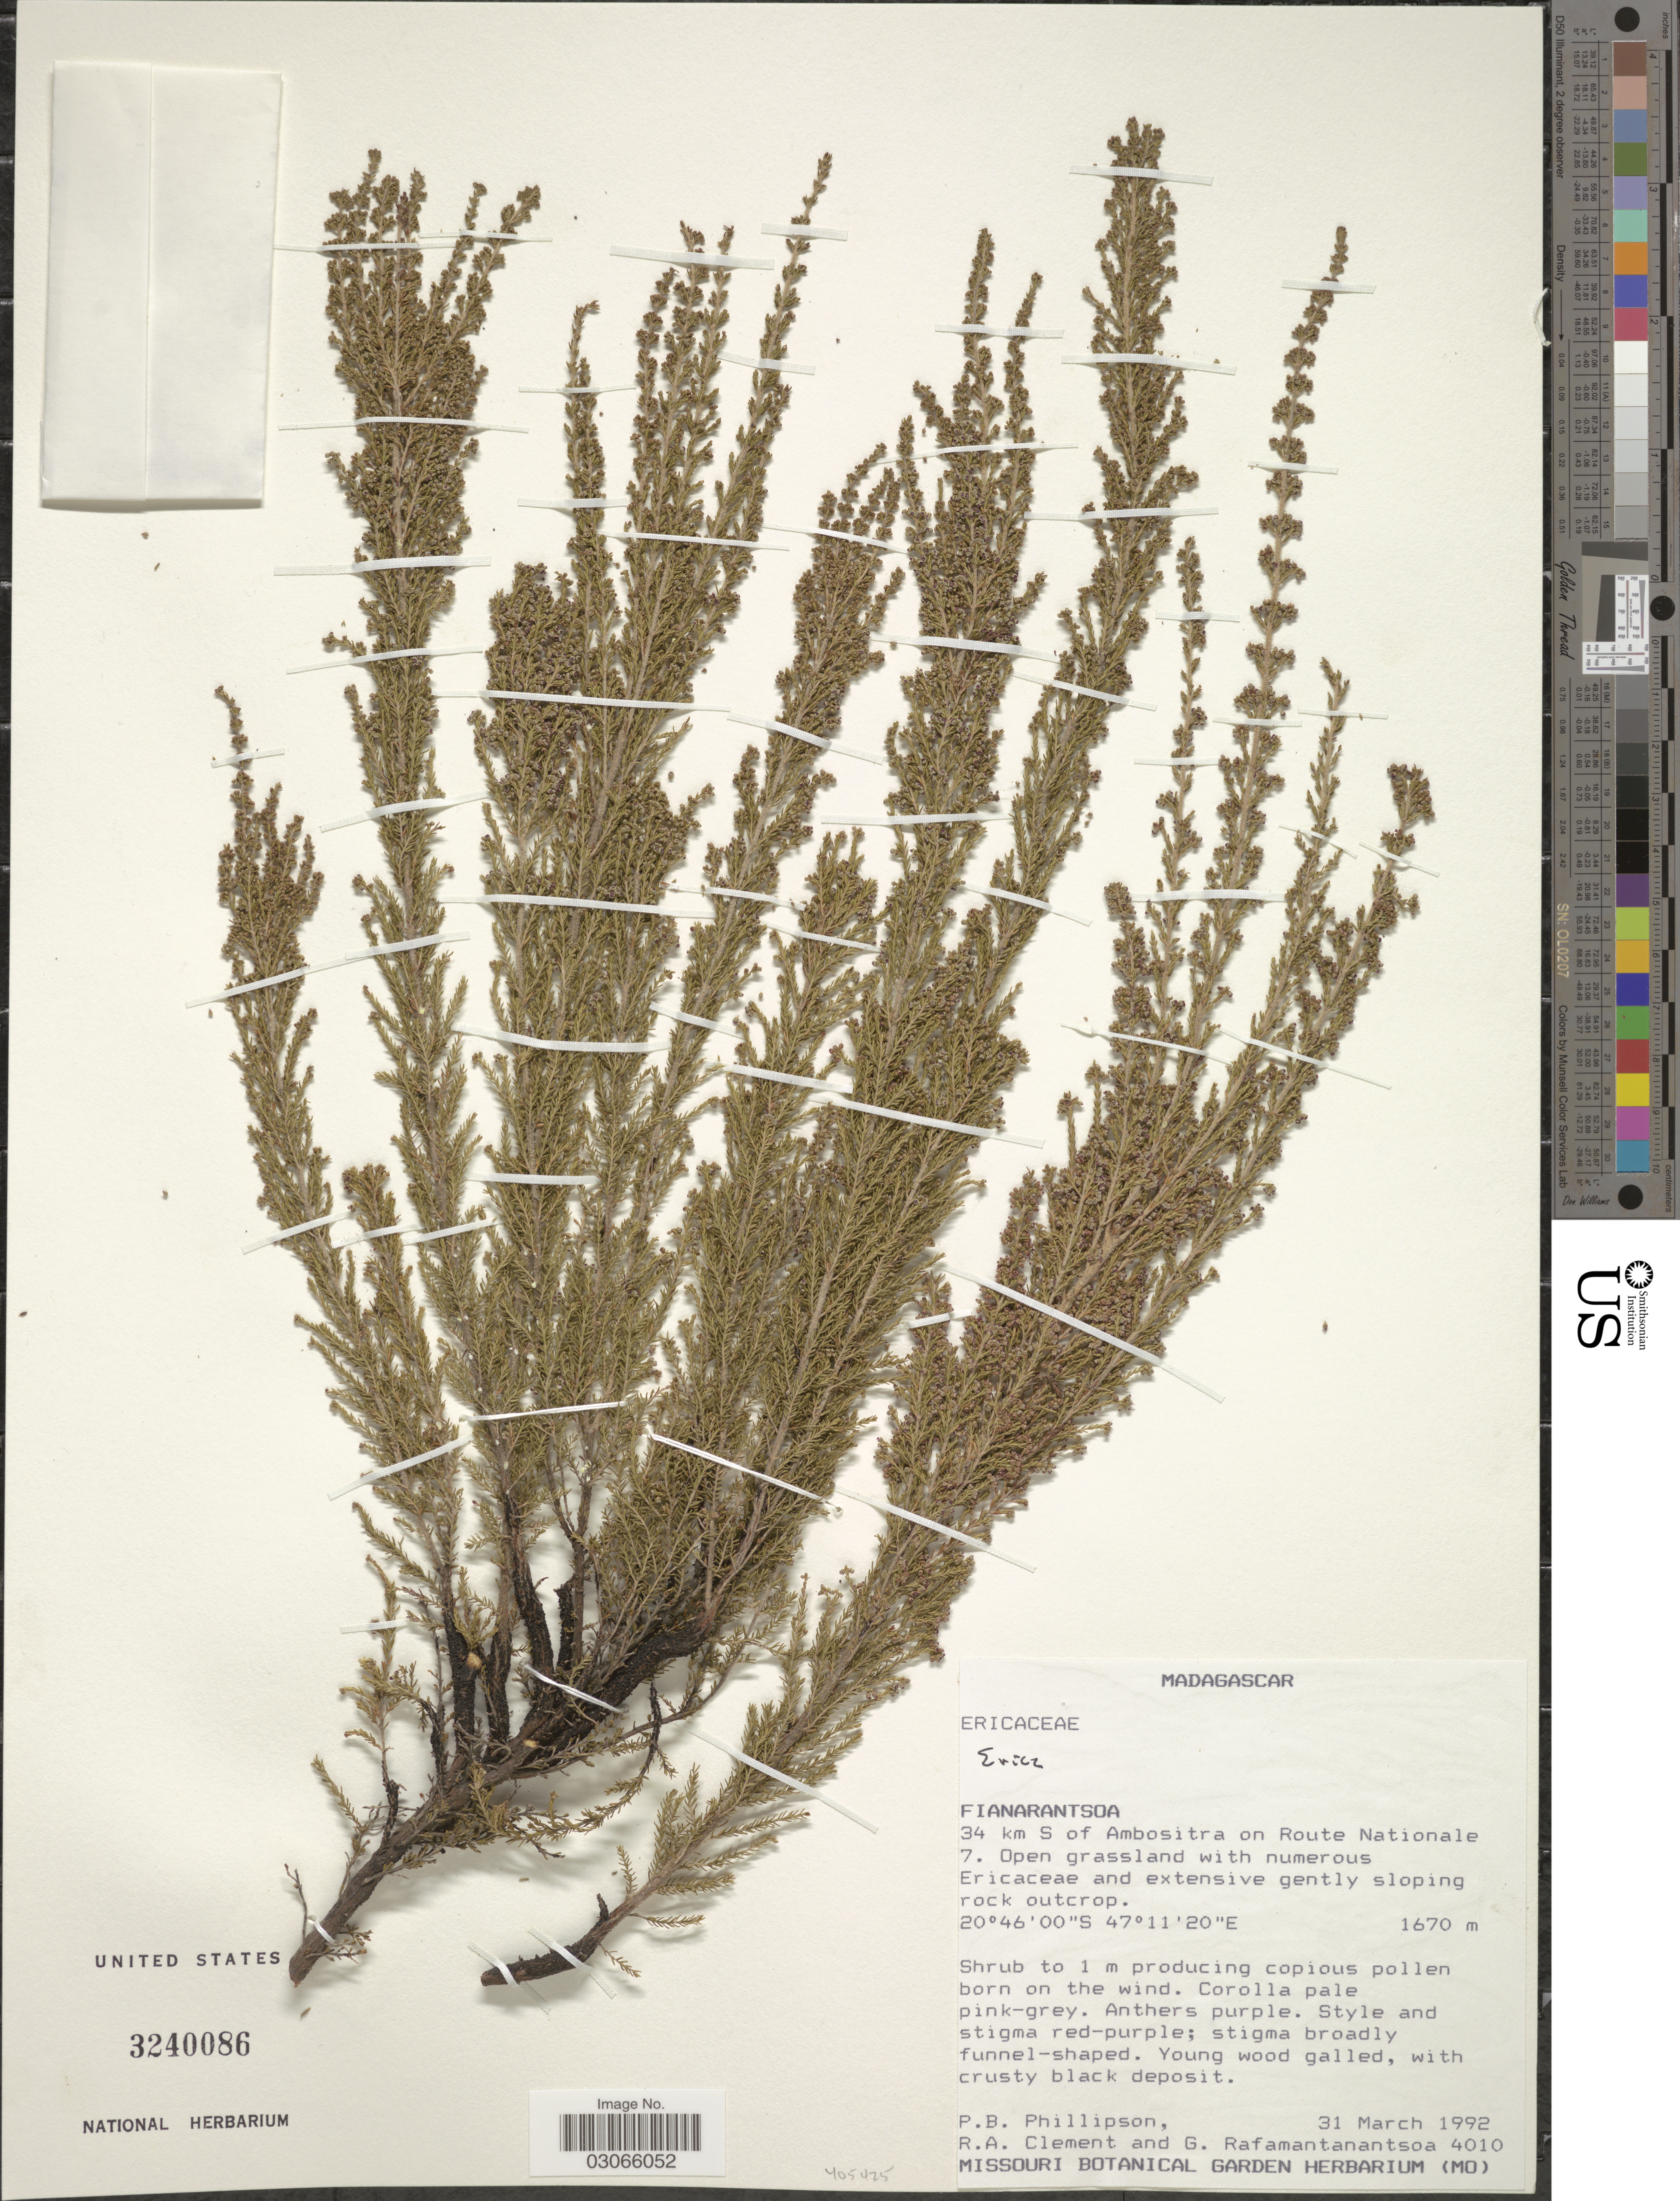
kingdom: Plantae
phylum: Tracheophyta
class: Magnoliopsida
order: Ericales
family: Ericaceae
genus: Erica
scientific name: Erica sp.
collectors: P. B. Phillipson, R. A.Clement & G. Rafamantanantsoa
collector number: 4010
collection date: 1992-03-31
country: Madagascar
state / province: Amoron'i Mania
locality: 34 km S of Ambositra on Route Nationale 7.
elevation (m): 1670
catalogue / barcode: US 3240086